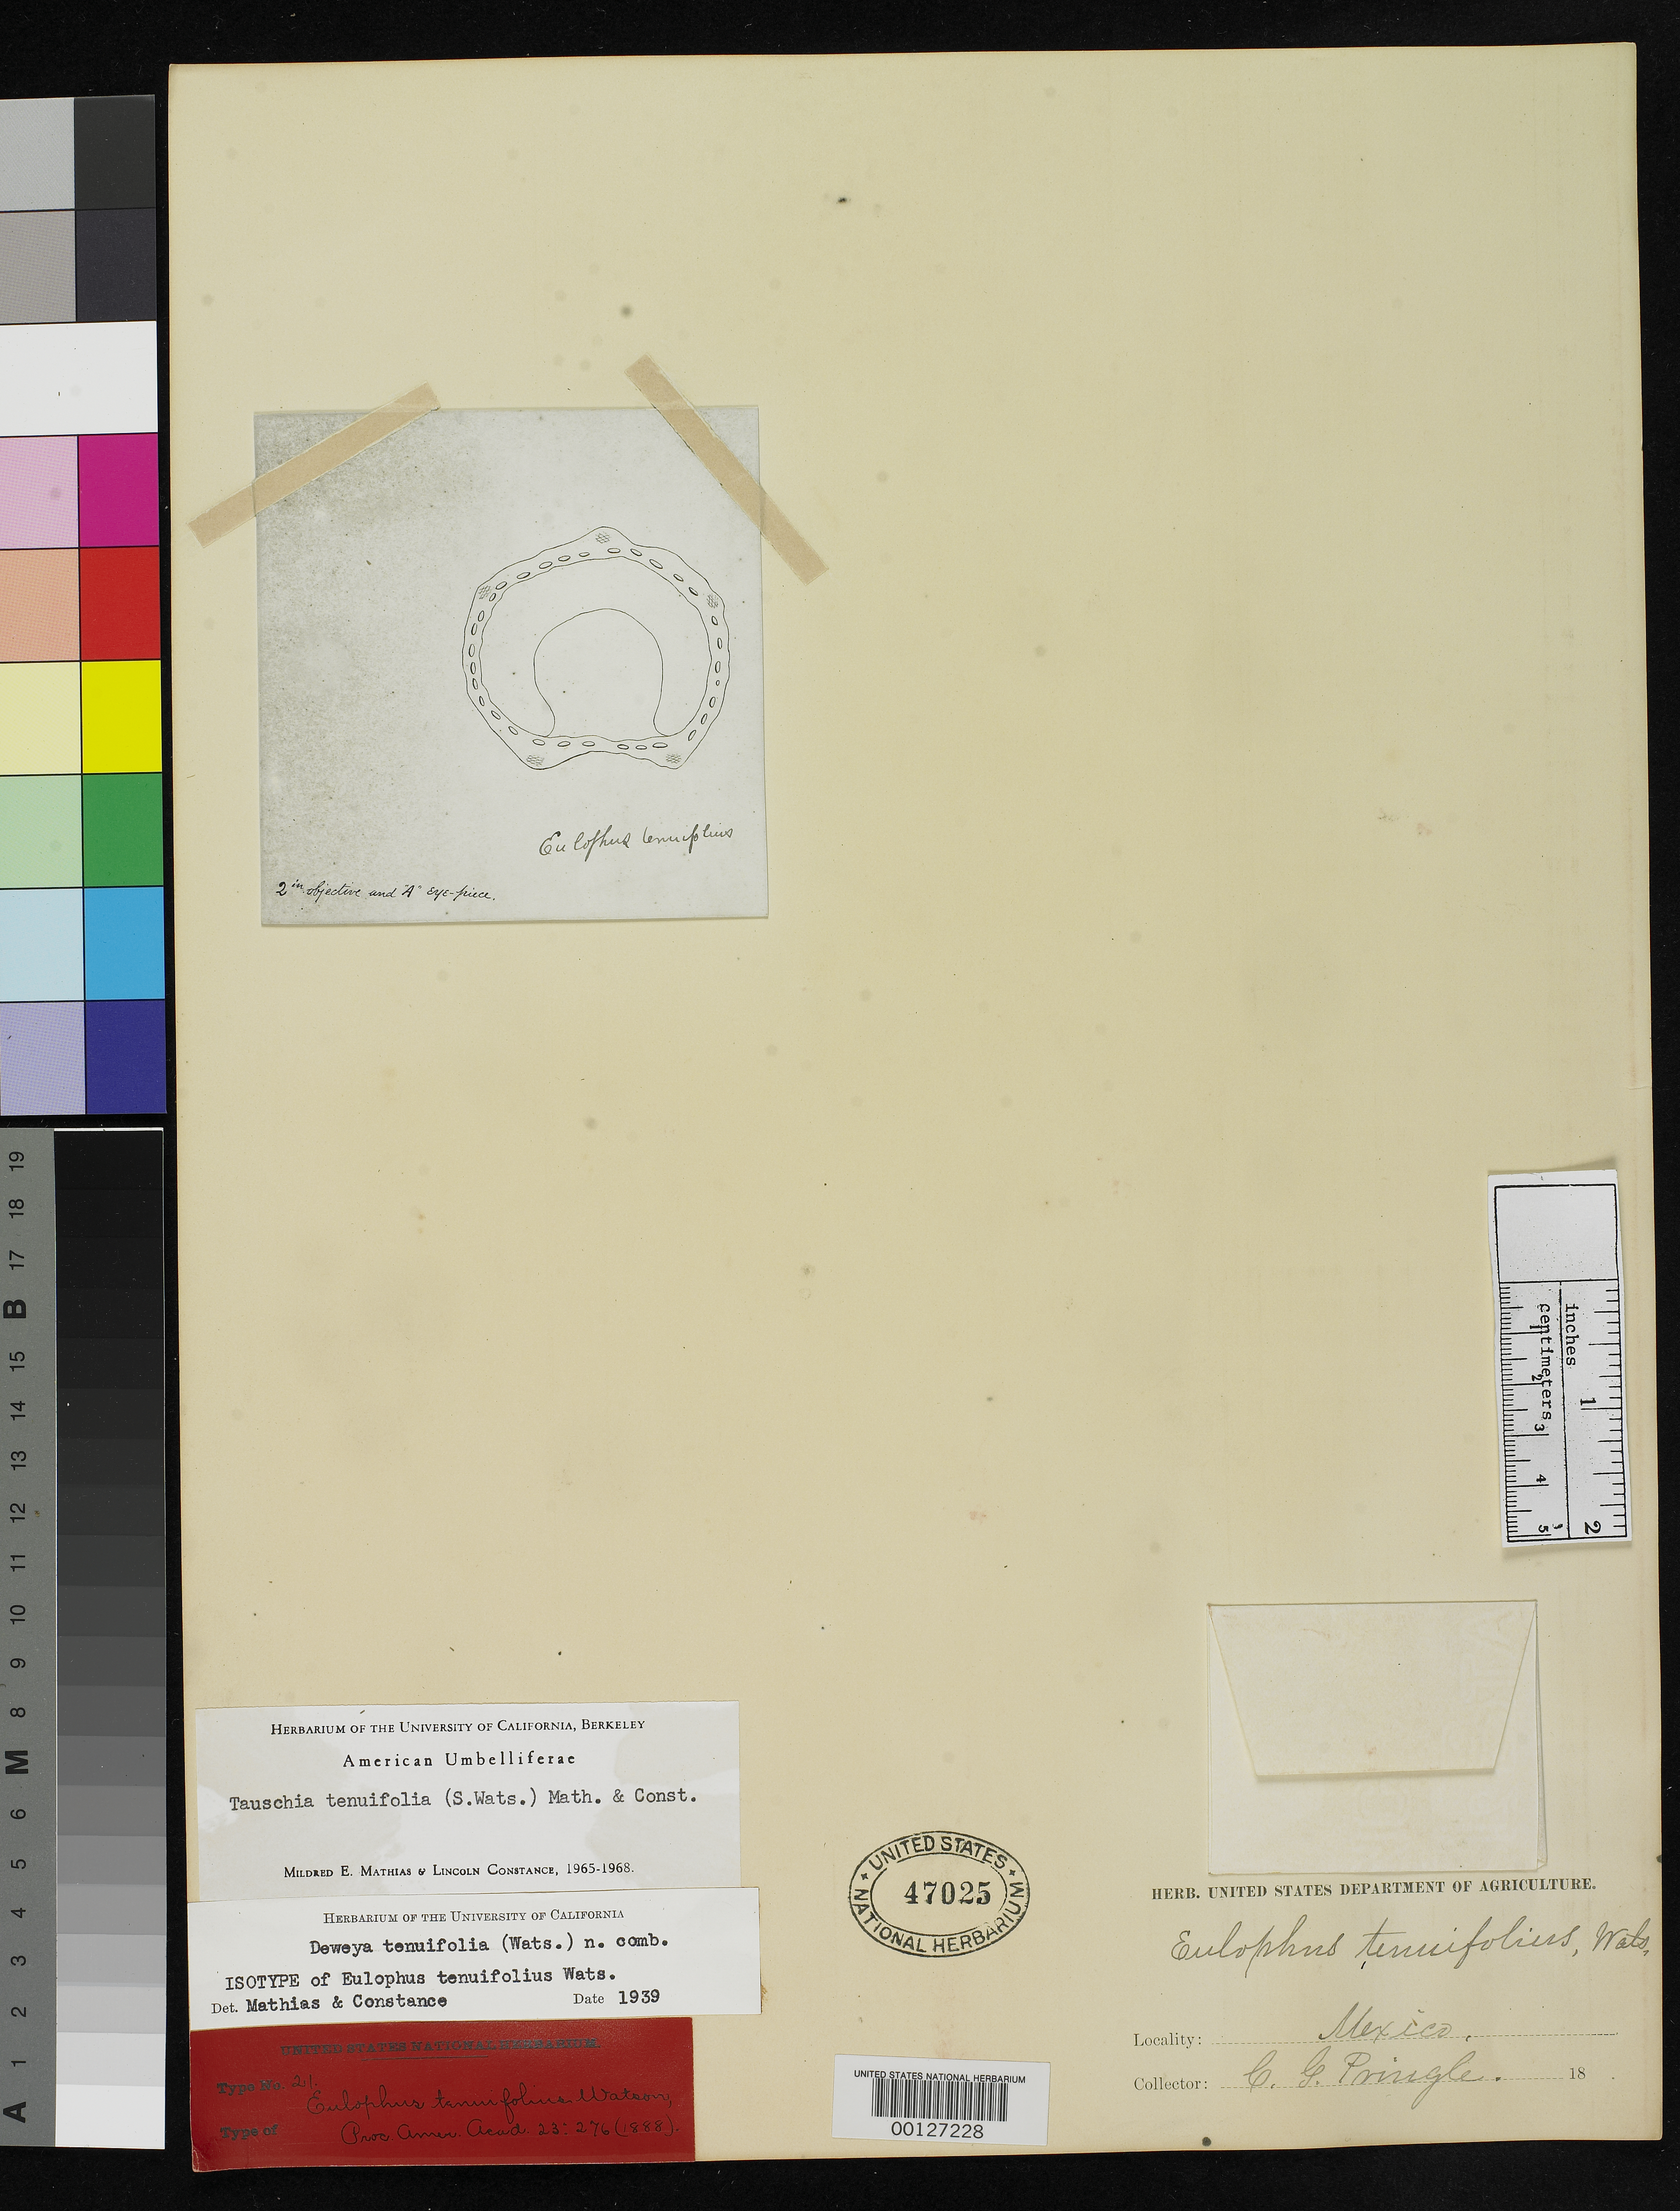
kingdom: Plantae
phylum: Tracheophyta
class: Magnoliopsida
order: Apiales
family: Apiaceae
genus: Eulophus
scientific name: Eulophus tenuifolius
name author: S. Watson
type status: Type Fragment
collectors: C. G. Pringle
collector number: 1518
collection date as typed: Oct 1887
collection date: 1887-10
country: Mexico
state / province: Chihuahua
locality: Canyons of Sierra Madre.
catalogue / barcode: US 47025